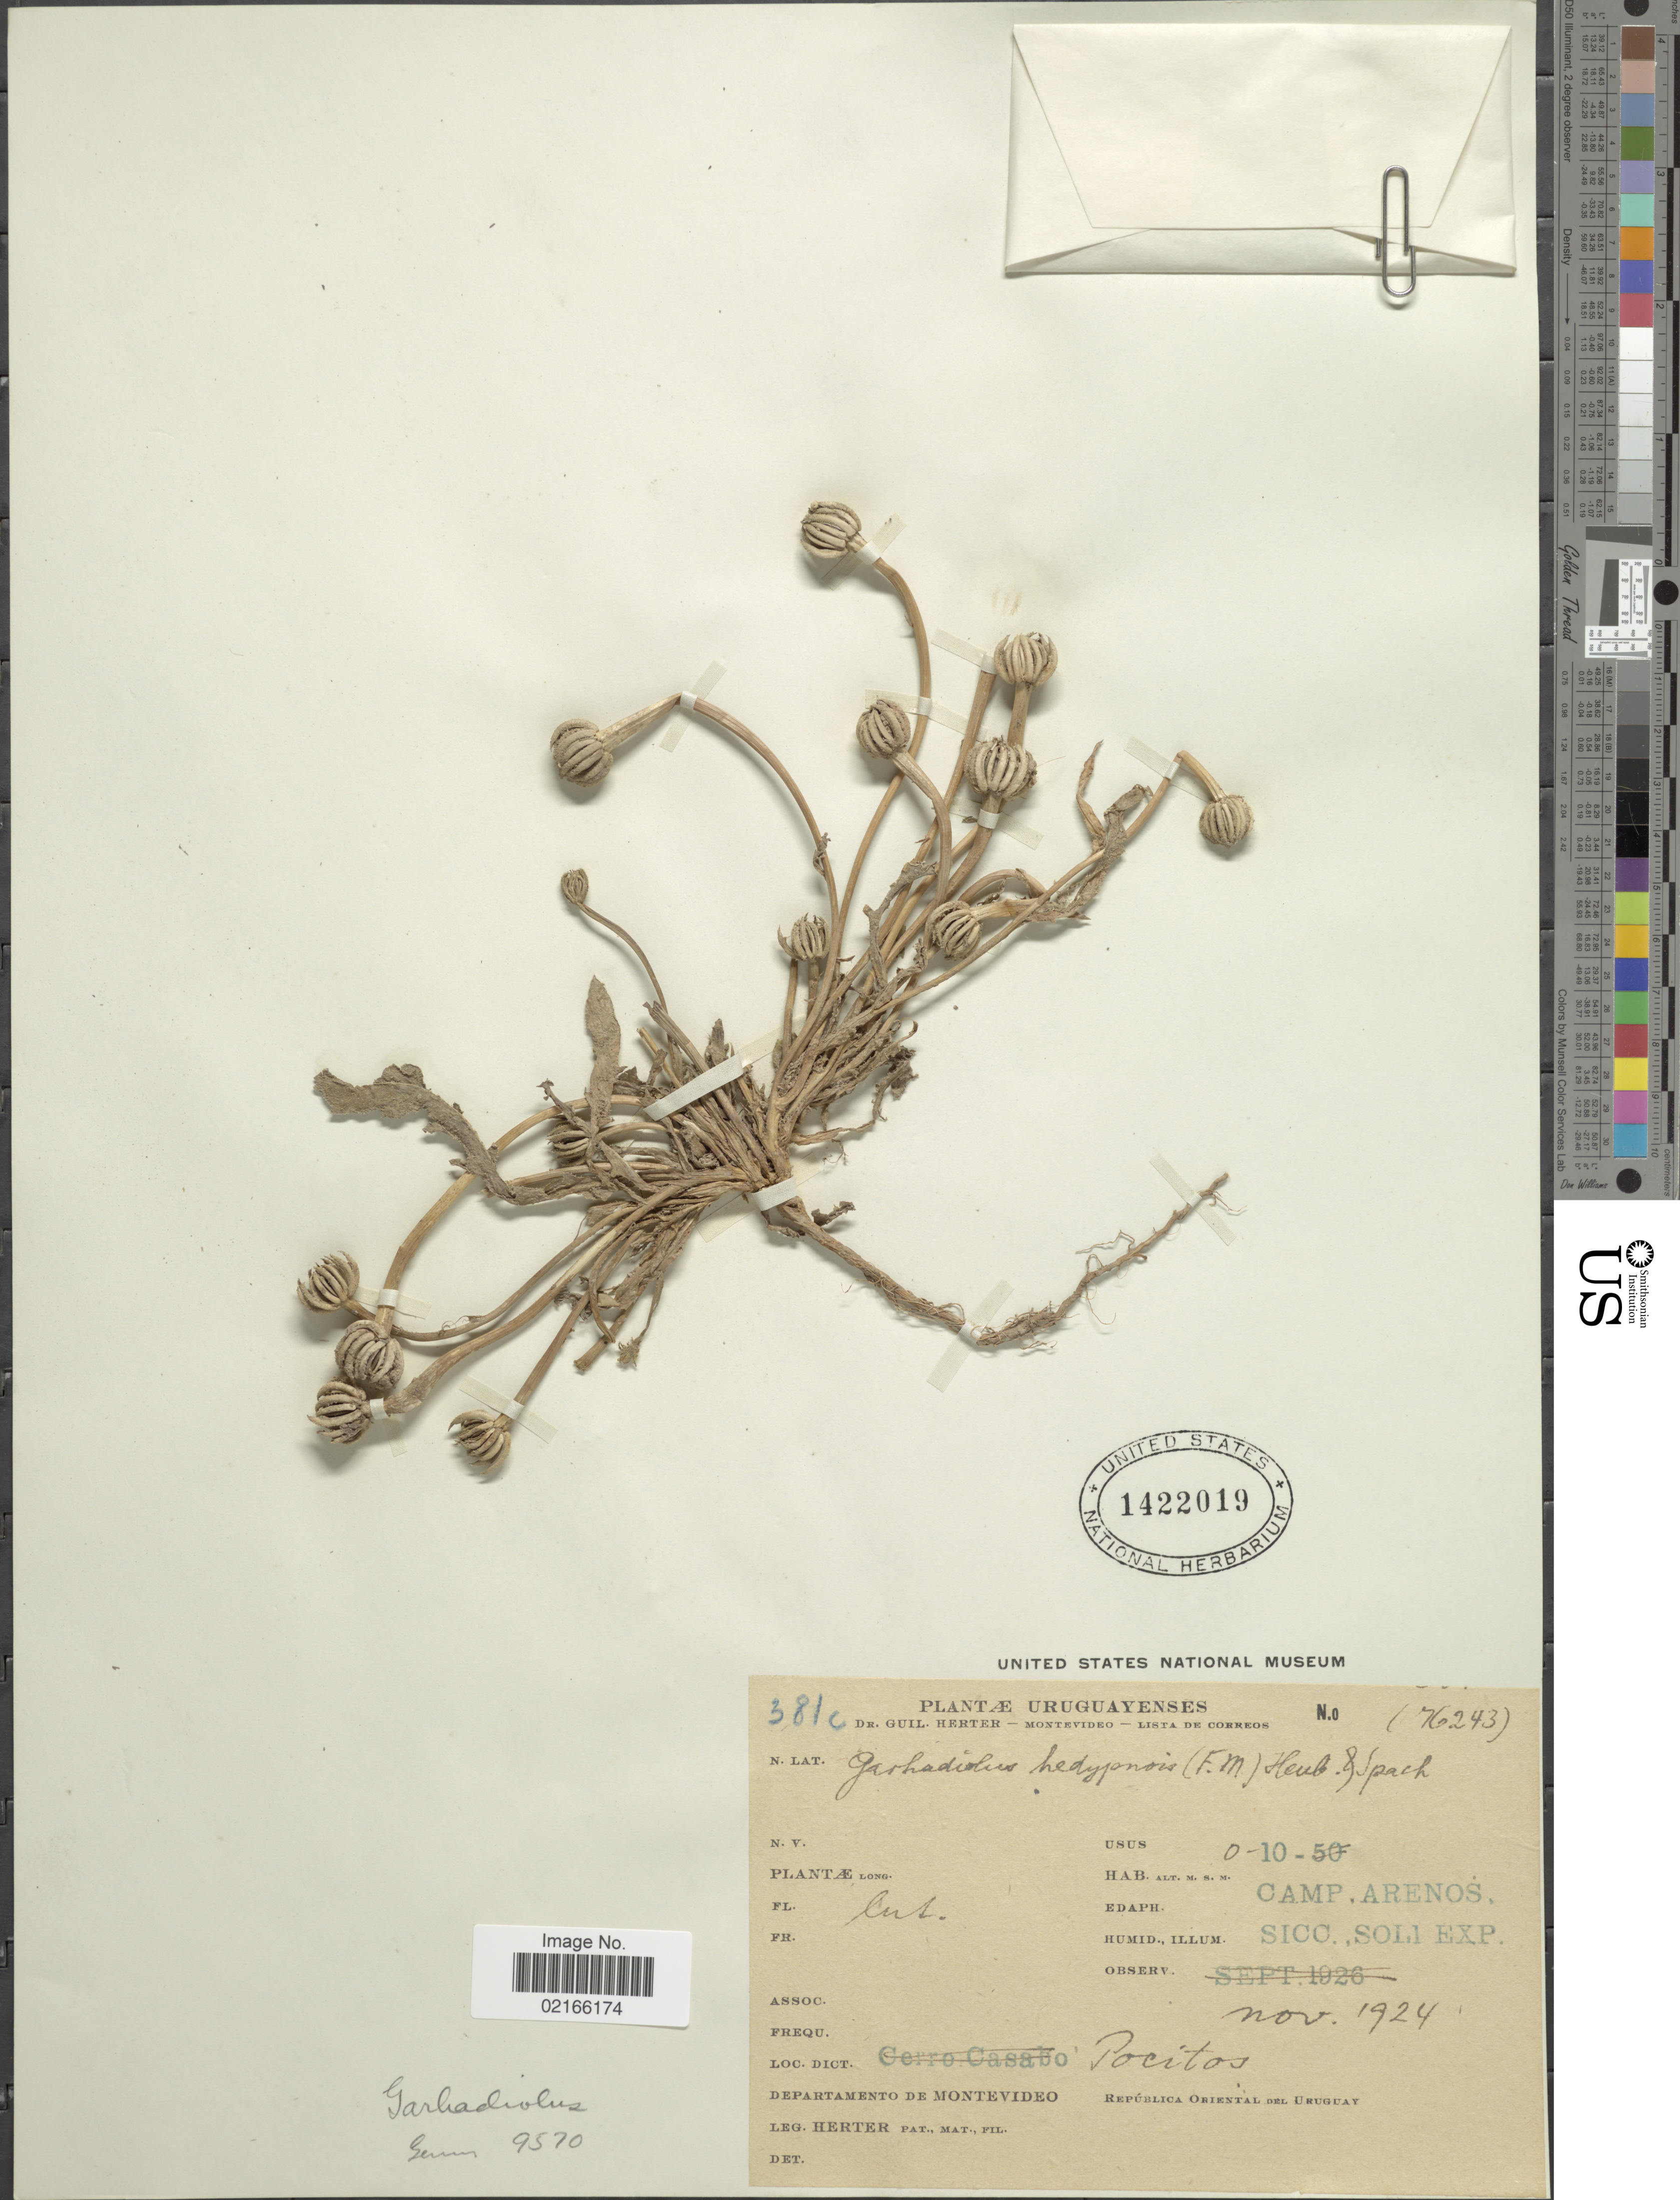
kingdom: Plantae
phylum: Tracheophyta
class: Magnoliopsida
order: Asterales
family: Asteraceae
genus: Garhadiolus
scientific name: Garhadiolus hedypnois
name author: Jaub. & Spach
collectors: G. Herter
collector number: Hn43/381c?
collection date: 1924-11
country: Uruguay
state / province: Montevideo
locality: Pocitos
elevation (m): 0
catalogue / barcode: US 1422019